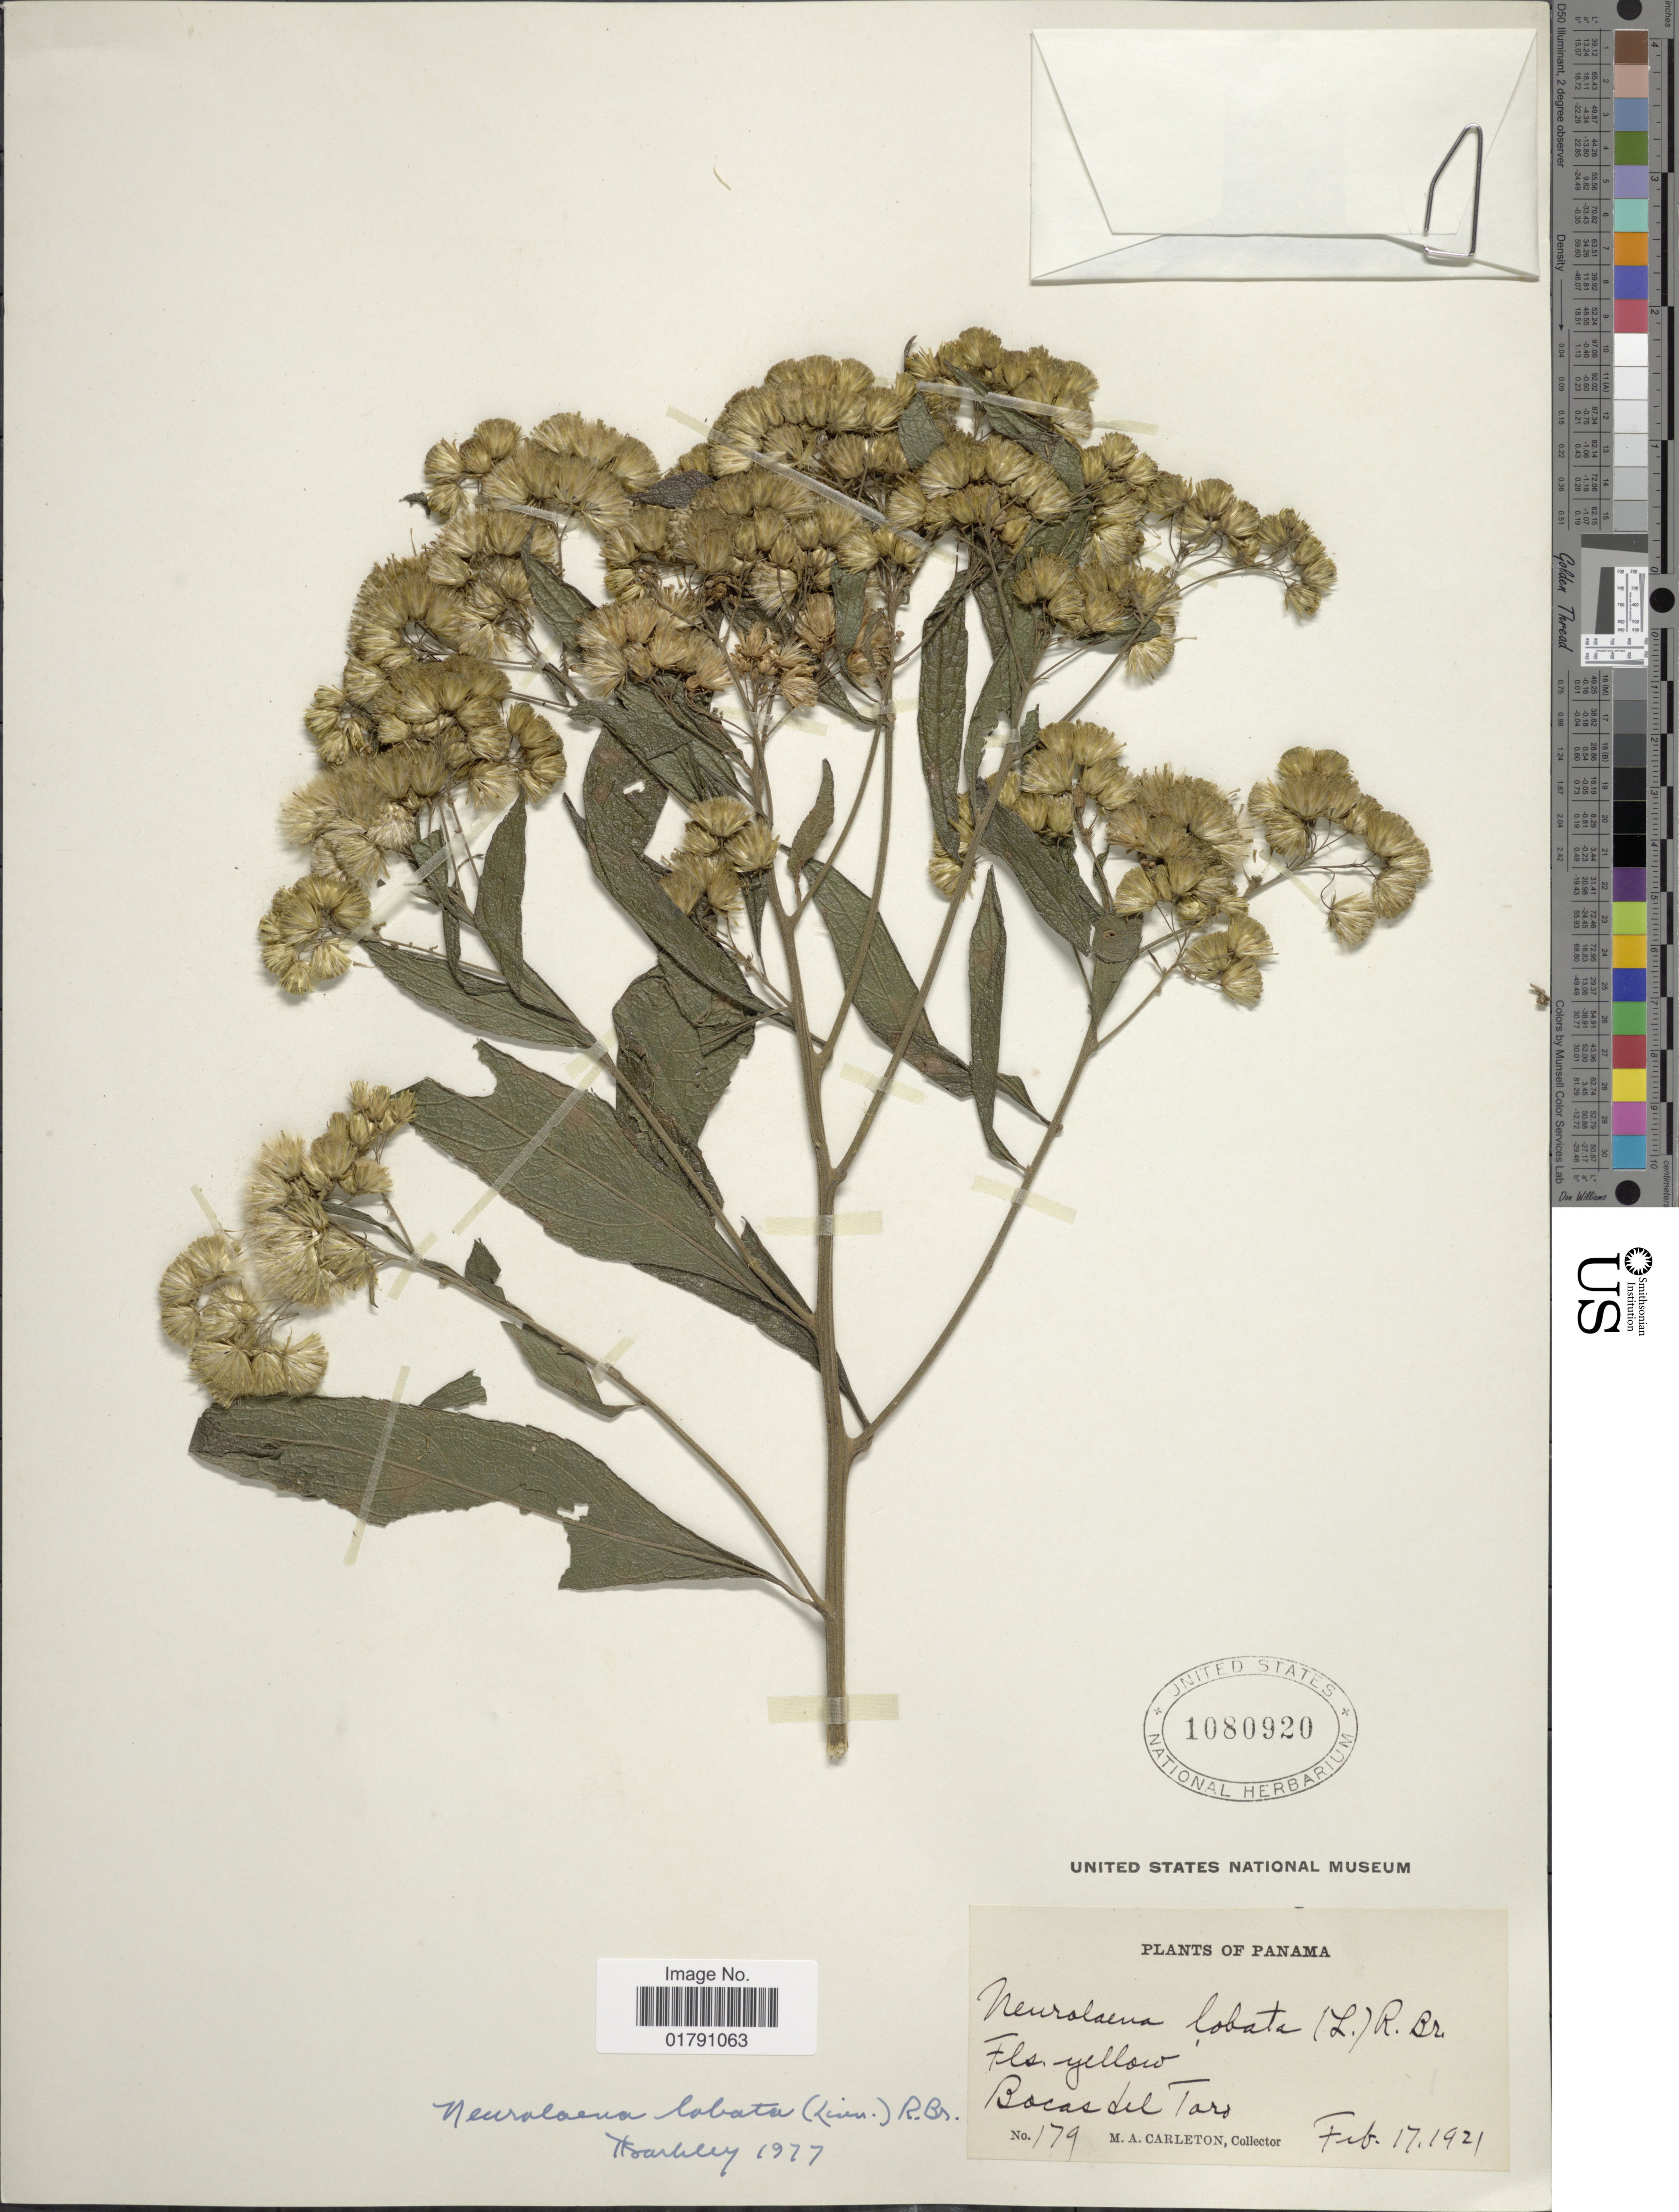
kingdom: Plantae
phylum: Tracheophyta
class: Magnoliopsida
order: Asterales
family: Asteraceae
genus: Neurolaena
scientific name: Neurolaena lobata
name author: (L.) R. Br. ex Cass.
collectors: M. A. Carleton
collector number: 179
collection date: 1921-02-17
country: Panama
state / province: Bocas del Toro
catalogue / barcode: US 1080920